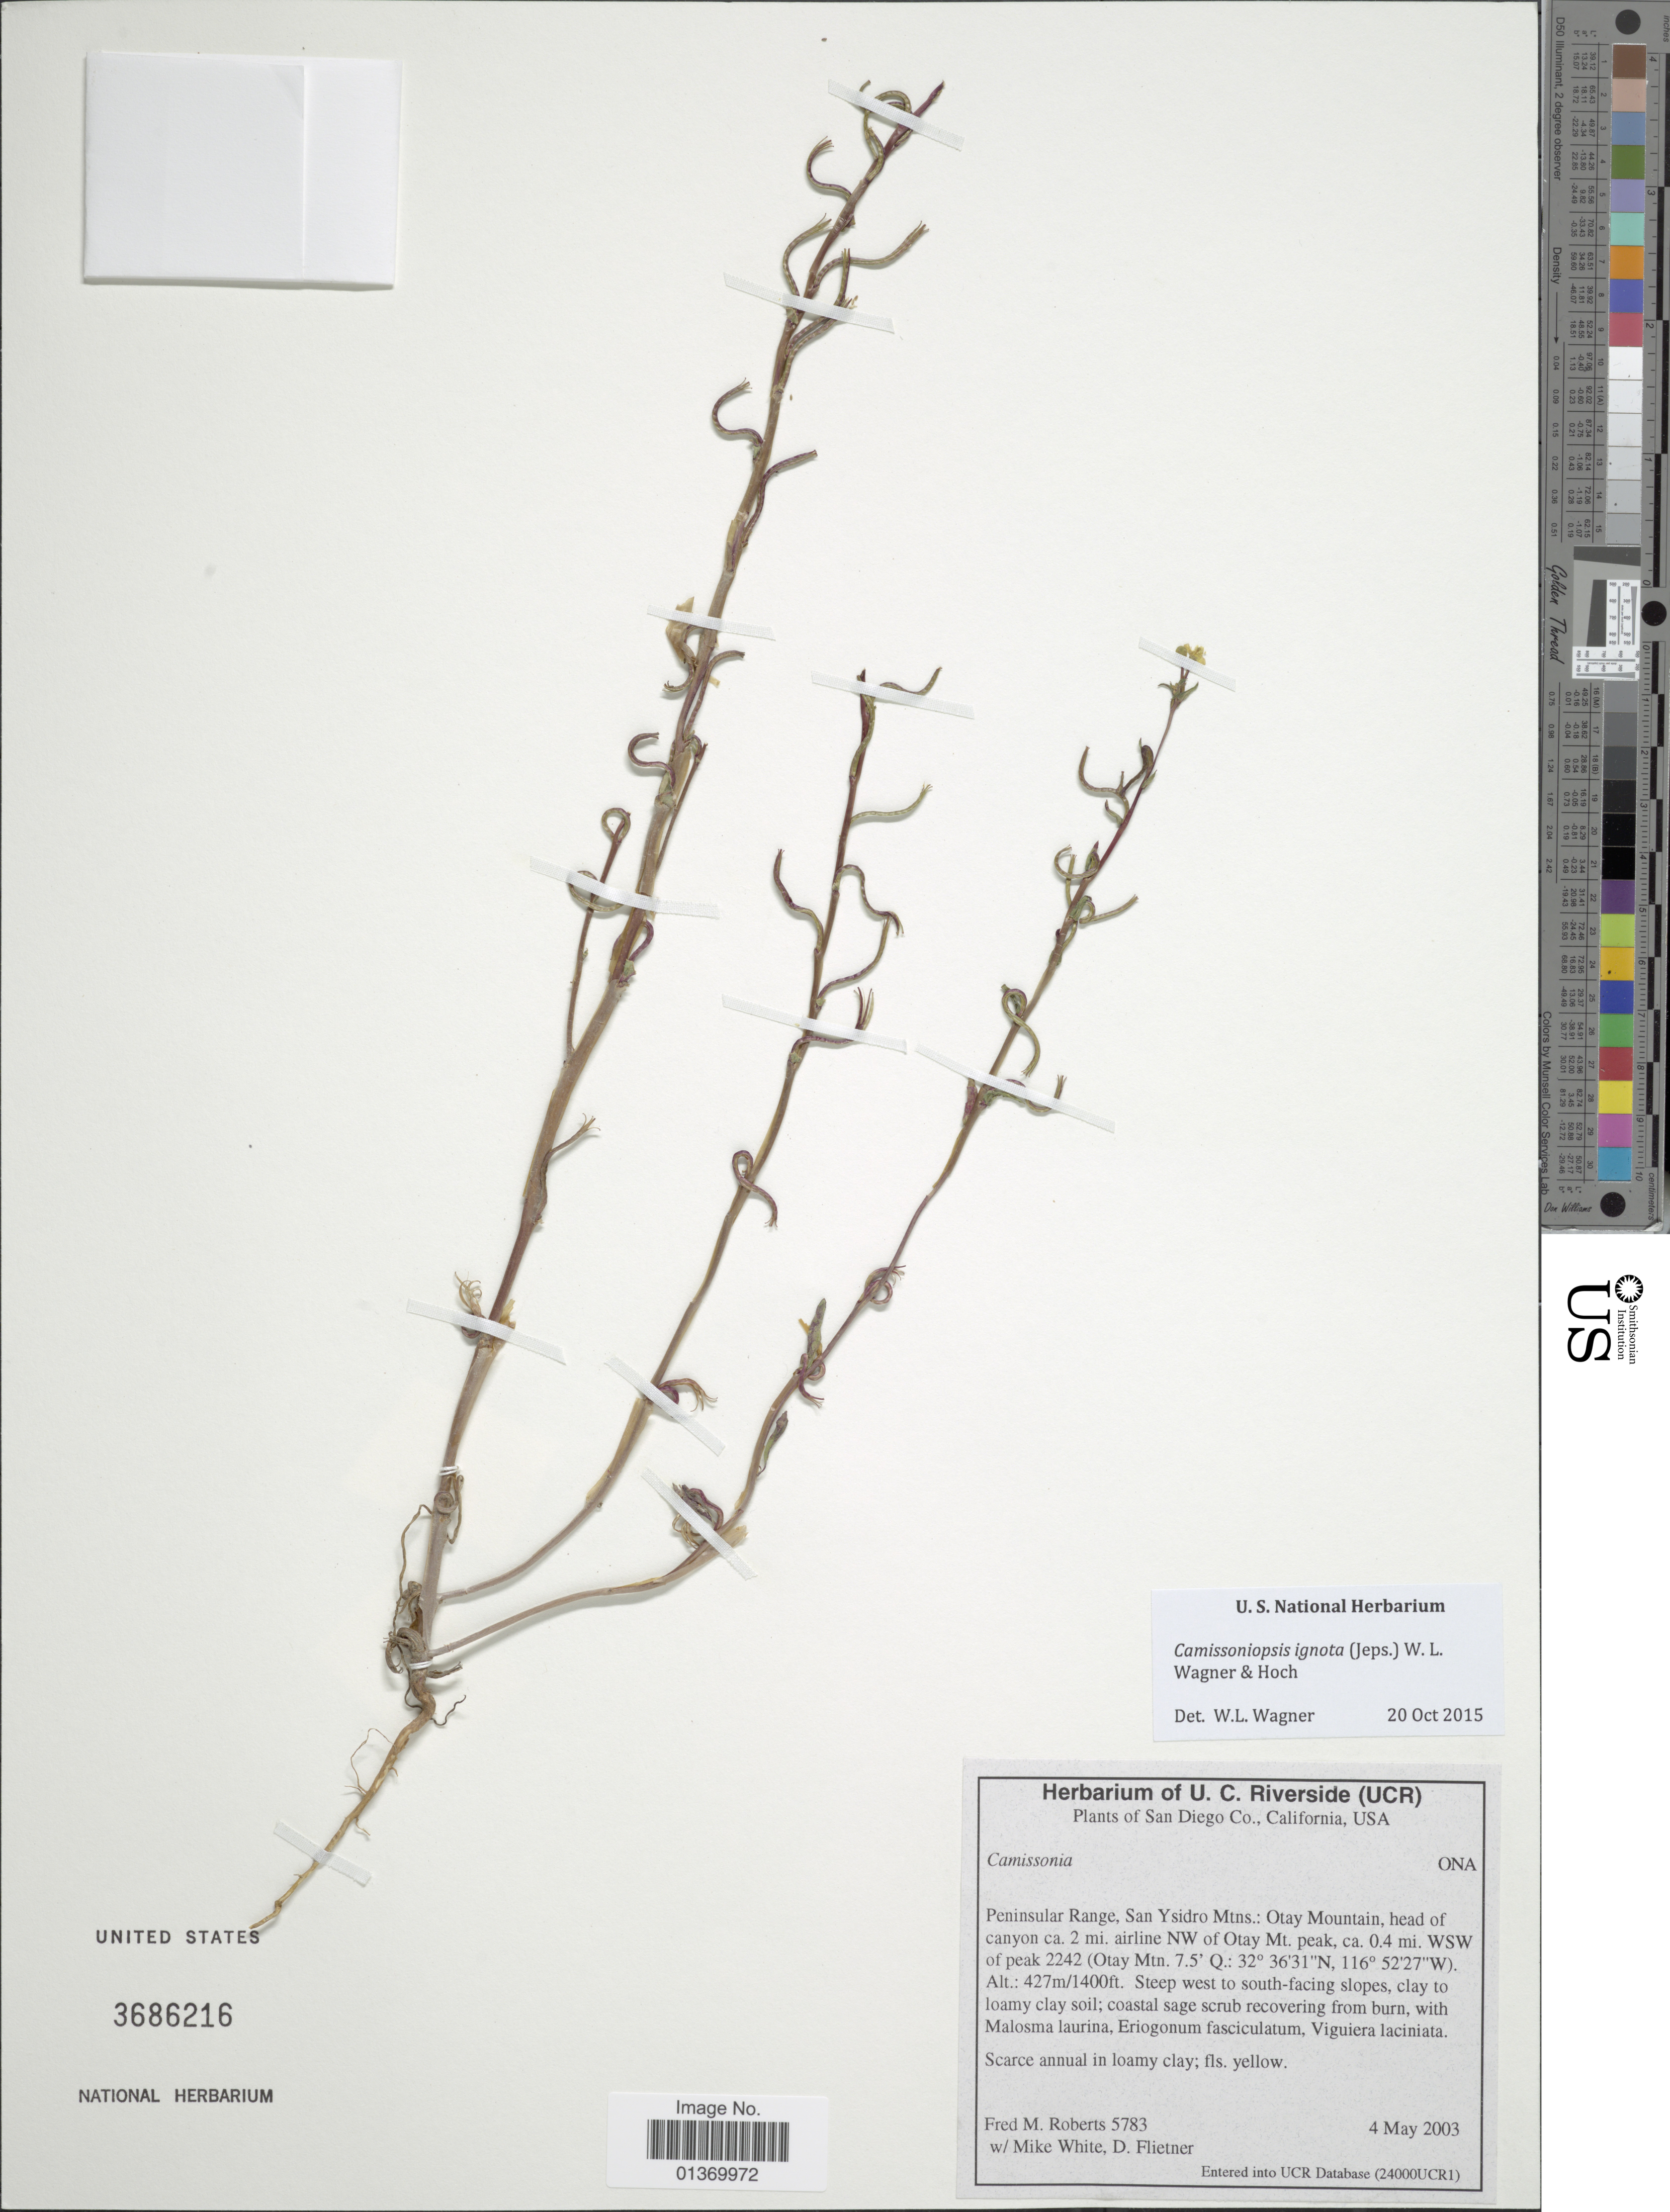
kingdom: Plantae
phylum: Tracheophyta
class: Magnoliopsida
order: Myrtales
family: Onagraceae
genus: Camissoniopsis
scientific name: Camissoniopsis ignota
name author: (Jeps.) W.L. Wagner & Hoch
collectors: F. Roberts, M. White & D. Flietner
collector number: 5783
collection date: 2003-05-04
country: United States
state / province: California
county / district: San Diego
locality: San Diego Co., Peninsular Range, San Ysidro Mtns.: Otay Mountain, head of canyon ca. 2 mi. airline NW of Otay Mt. peak, ca. 0.4 mi. WSW of peak 2242 (Otay Mtn. 7.5' Q.)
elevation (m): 427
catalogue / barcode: US 3686216